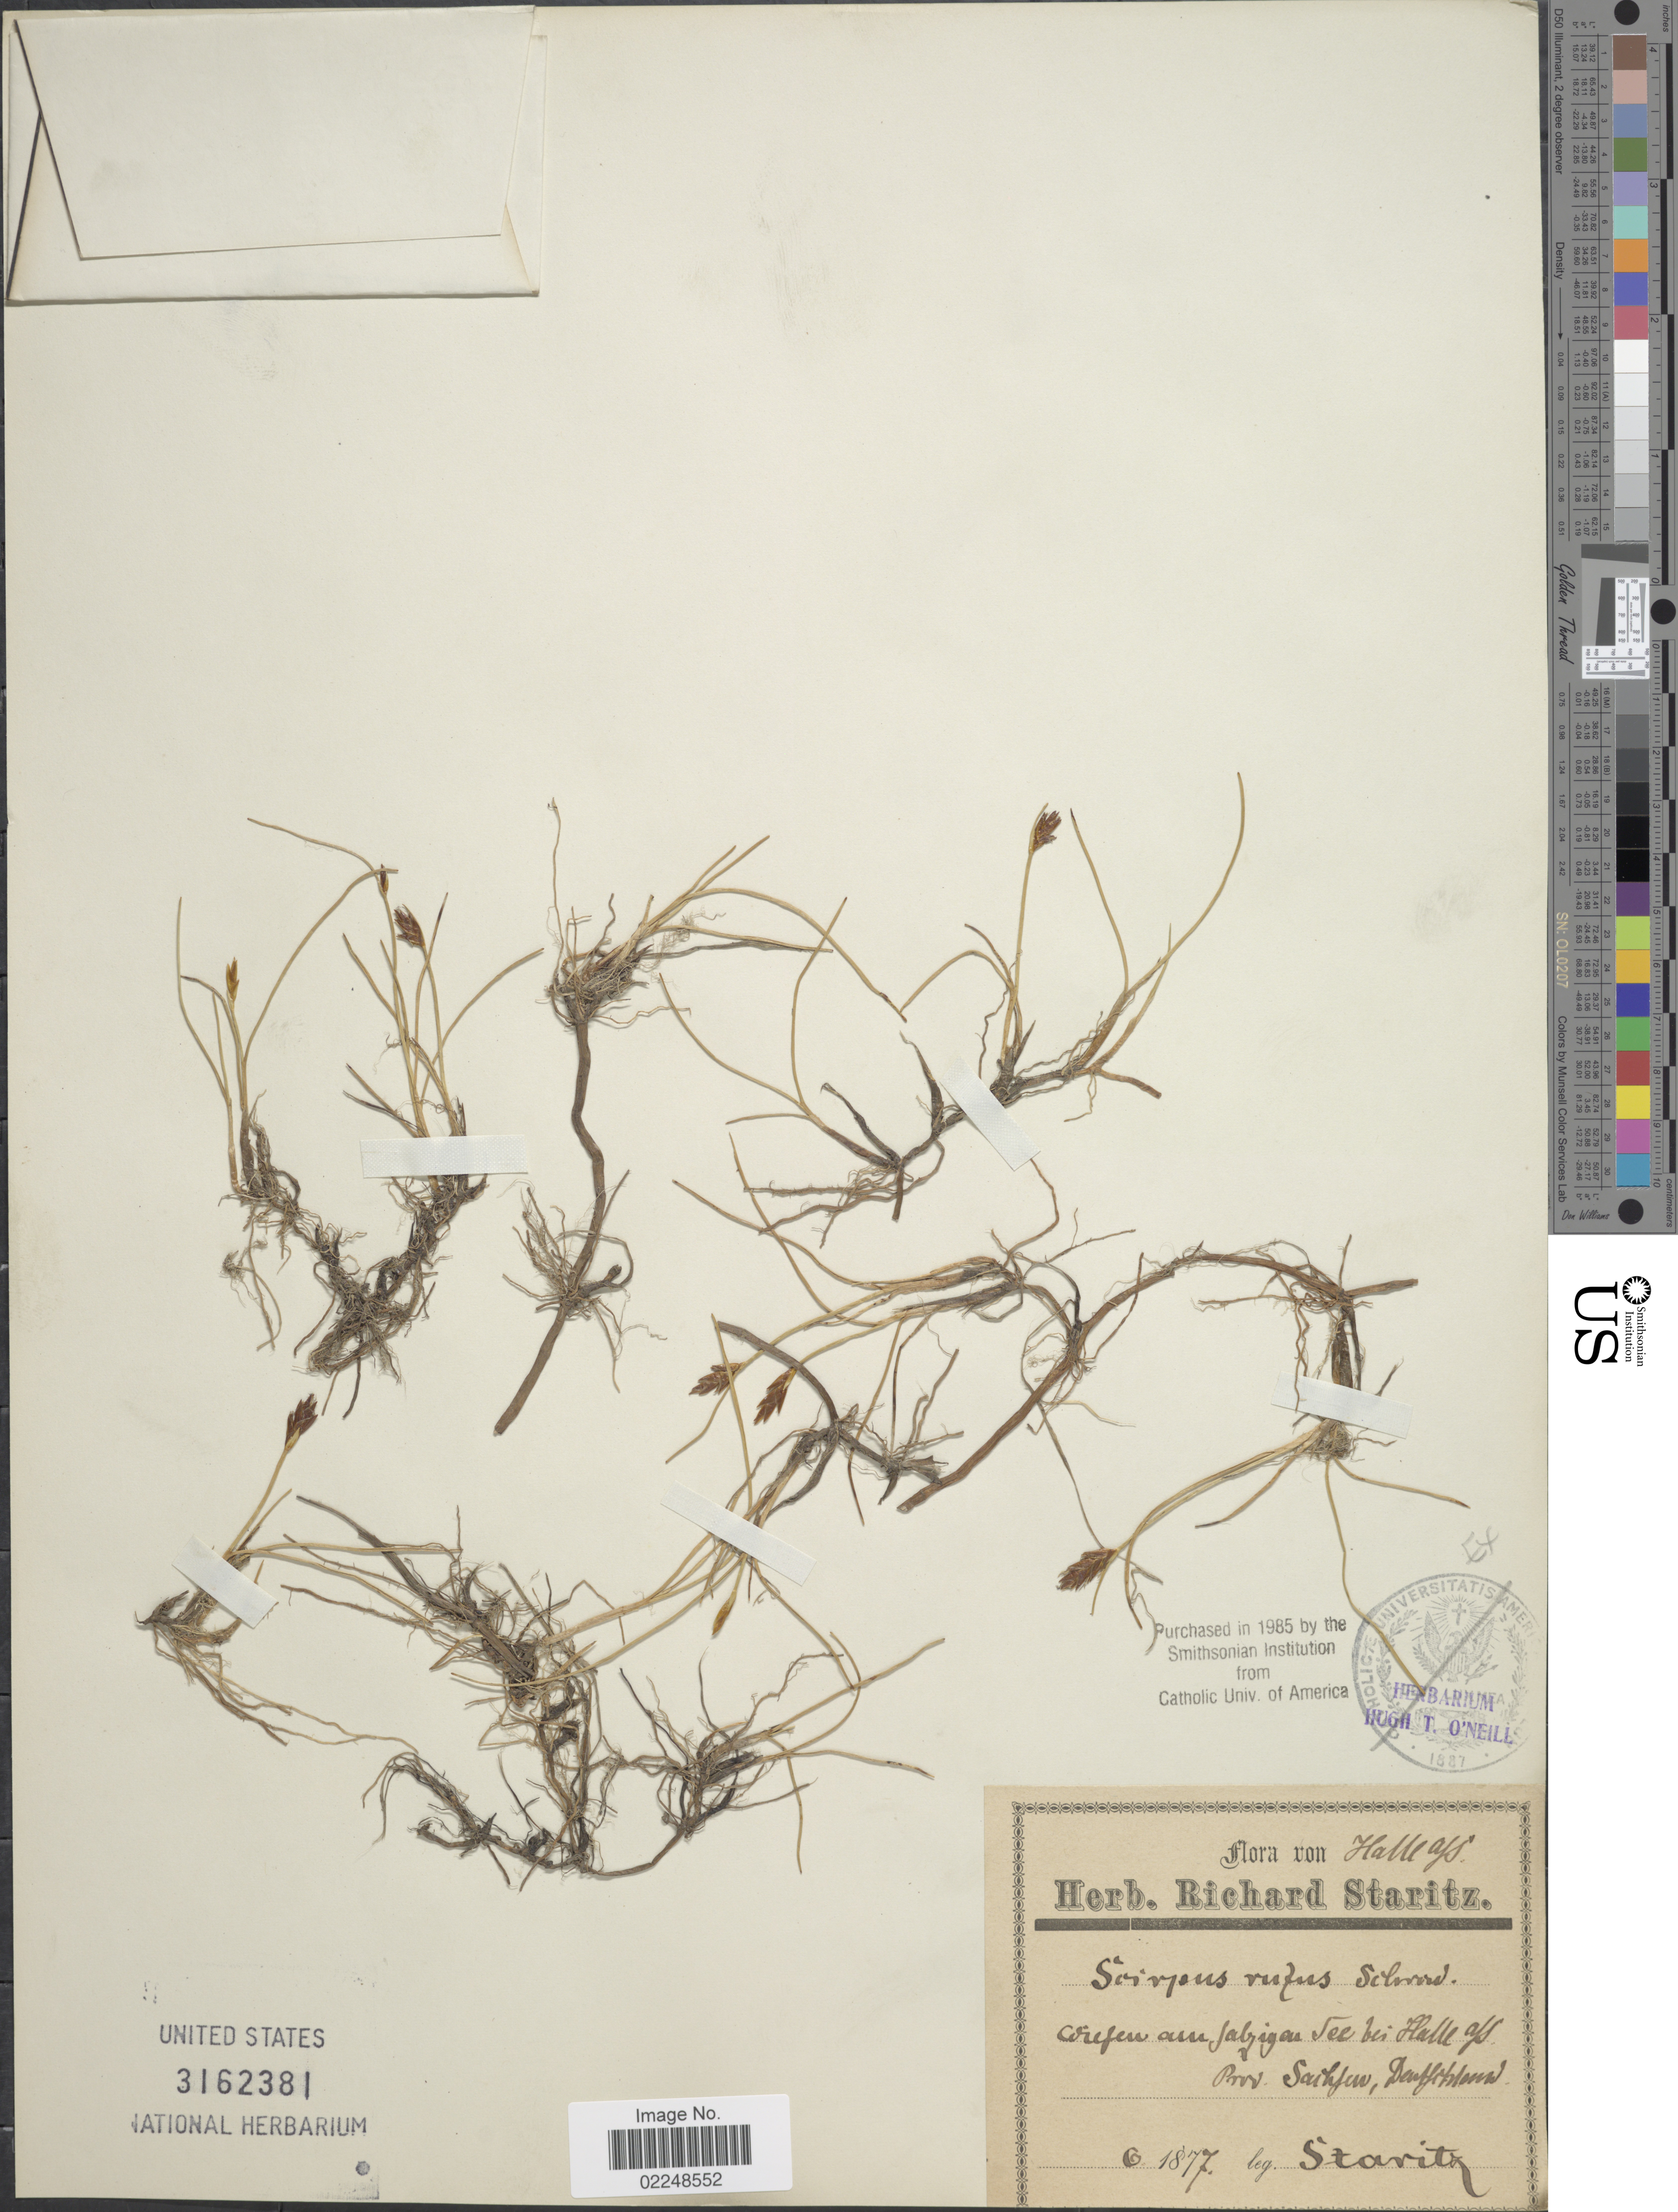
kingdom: Plantae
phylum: Tracheophyta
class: Liliopsida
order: Poales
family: Cyperaceae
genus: Blysmopsis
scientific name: Blysmopsis rufa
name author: (Huds.) Oteng-Yeb.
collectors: Staritz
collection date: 1877-06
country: Germany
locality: Halleafs, Prov. Saihjen, Daufchlouw [interpreted]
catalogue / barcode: US 3162381